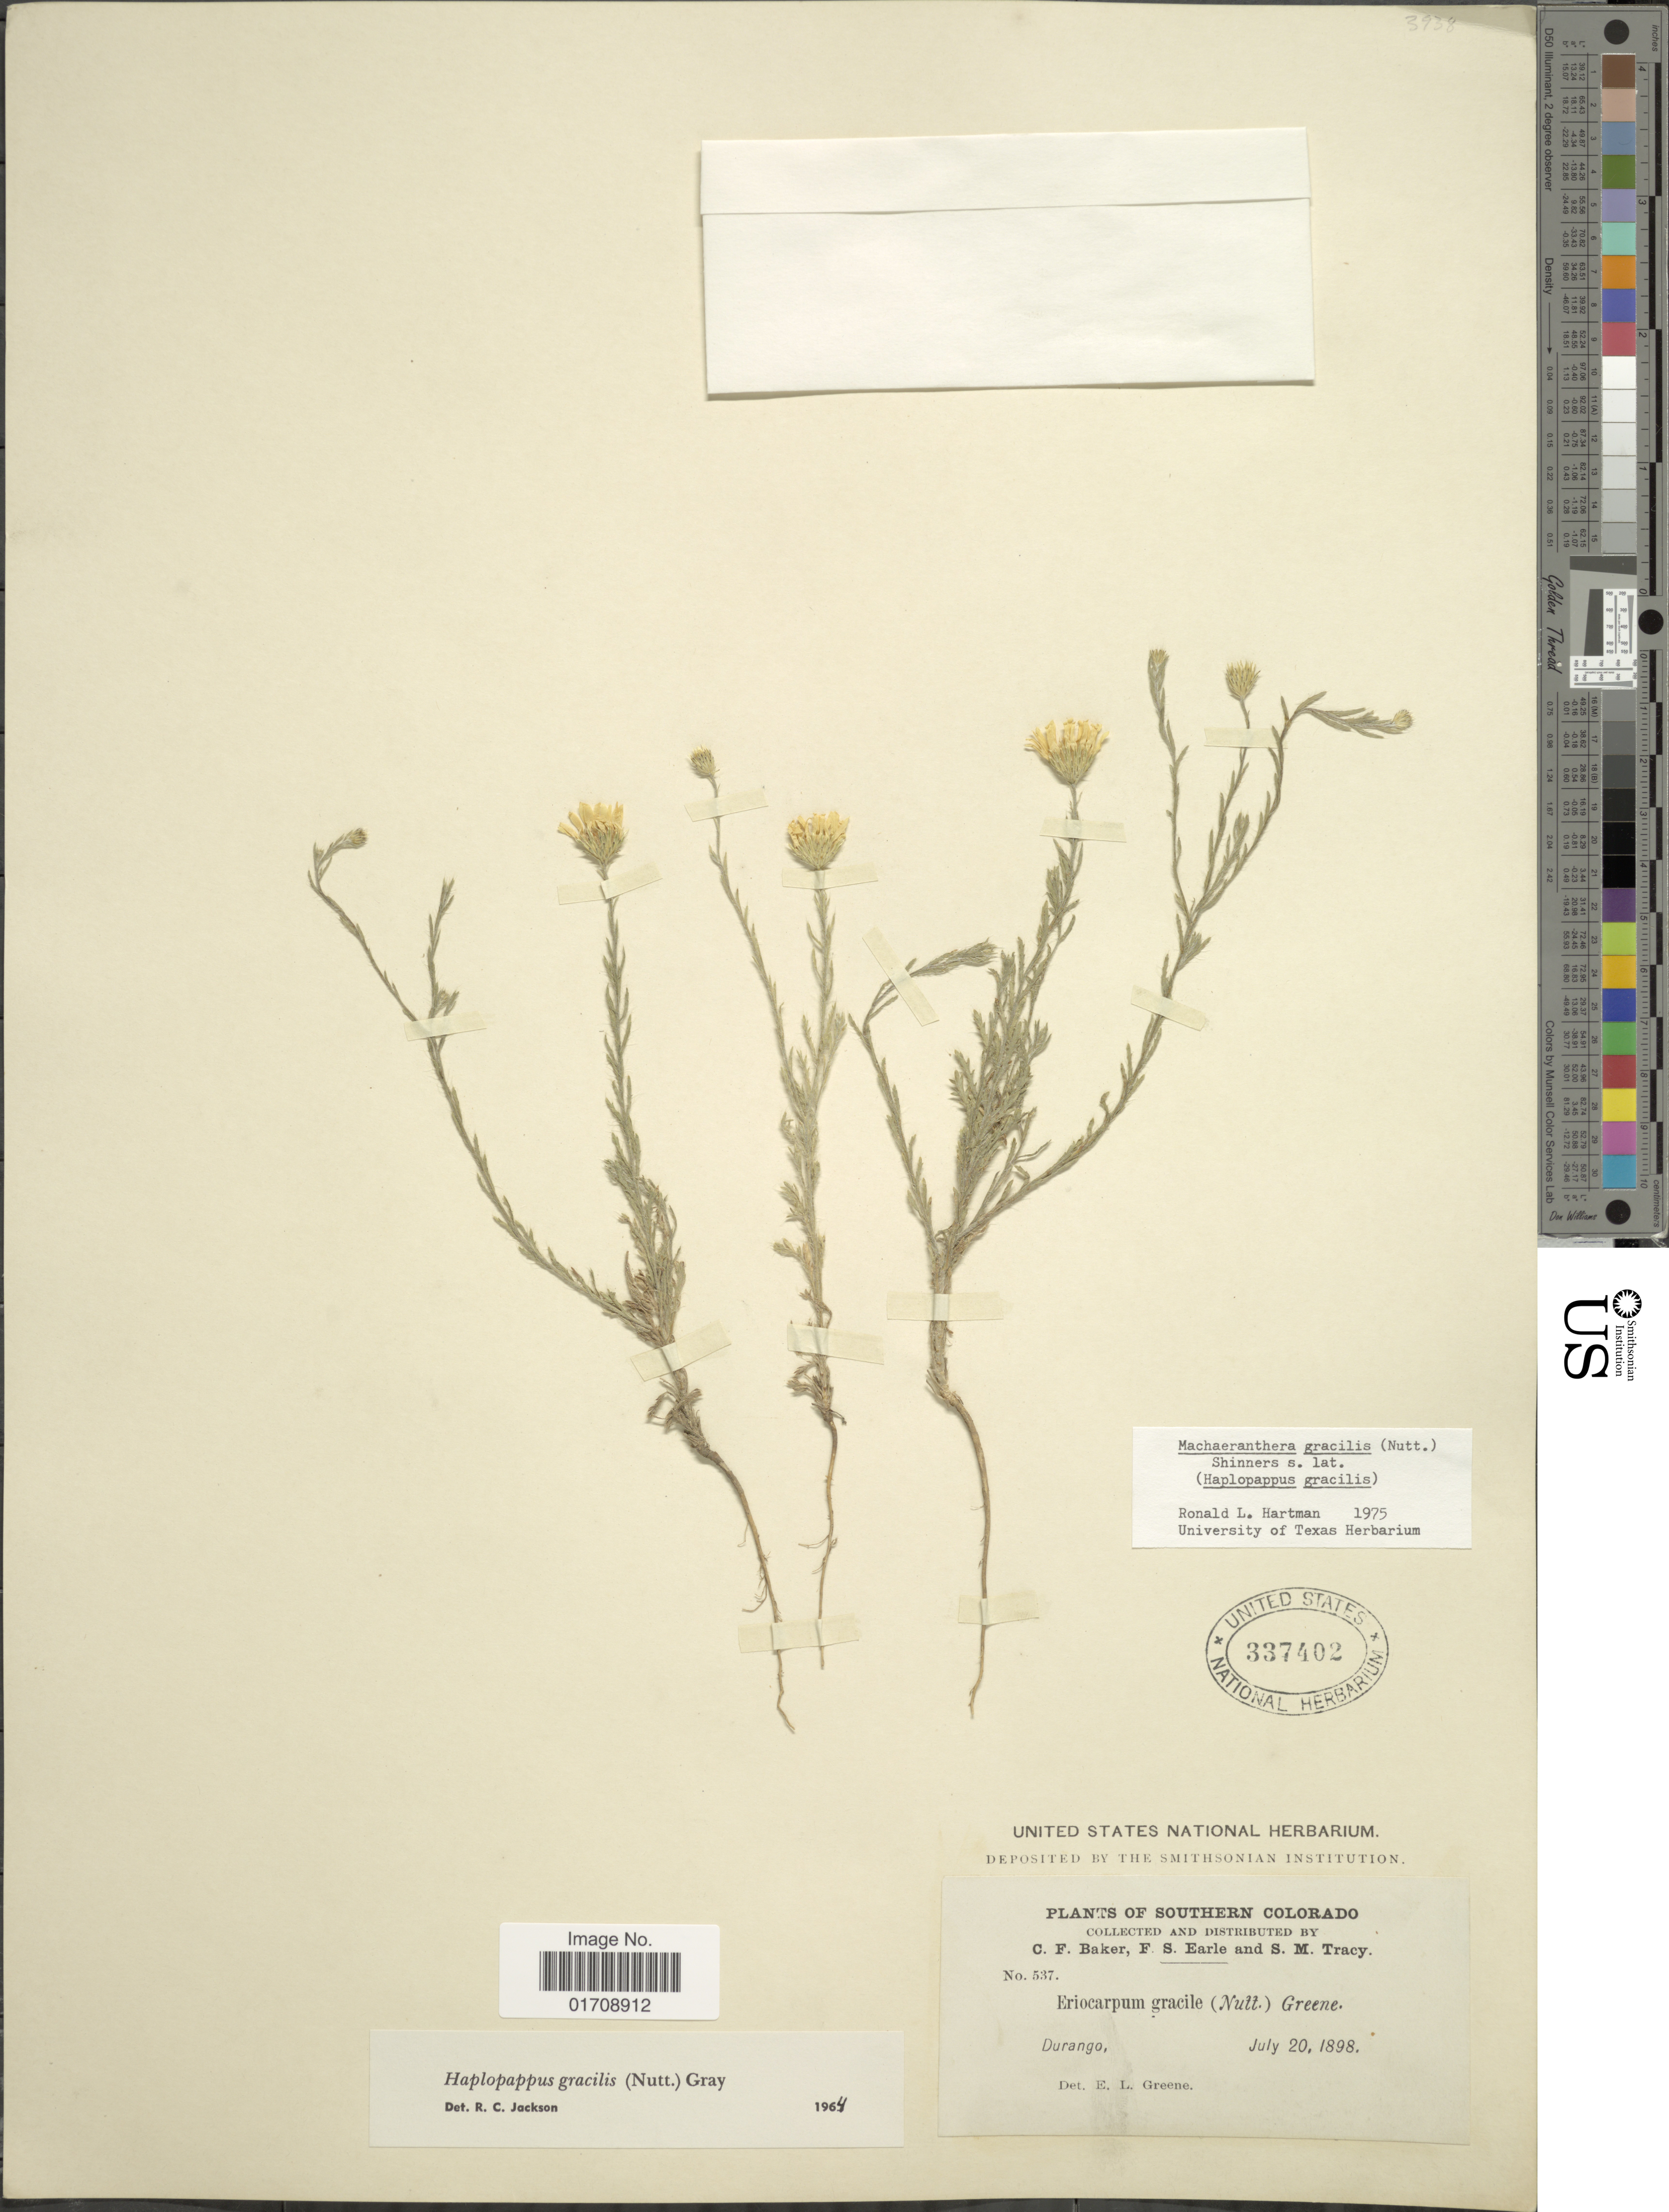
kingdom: Plantae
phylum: Tracheophyta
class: Magnoliopsida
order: Asterales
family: Asteraceae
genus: Machaeranthera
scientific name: Machaeranthera gracilis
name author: (Nutt.) Shinners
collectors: C. F. Baker, F. S. Earle & S. M. Tracy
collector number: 537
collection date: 1898-07-20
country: United States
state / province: Colorado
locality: Southern Colorado, Durango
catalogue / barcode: US 337402